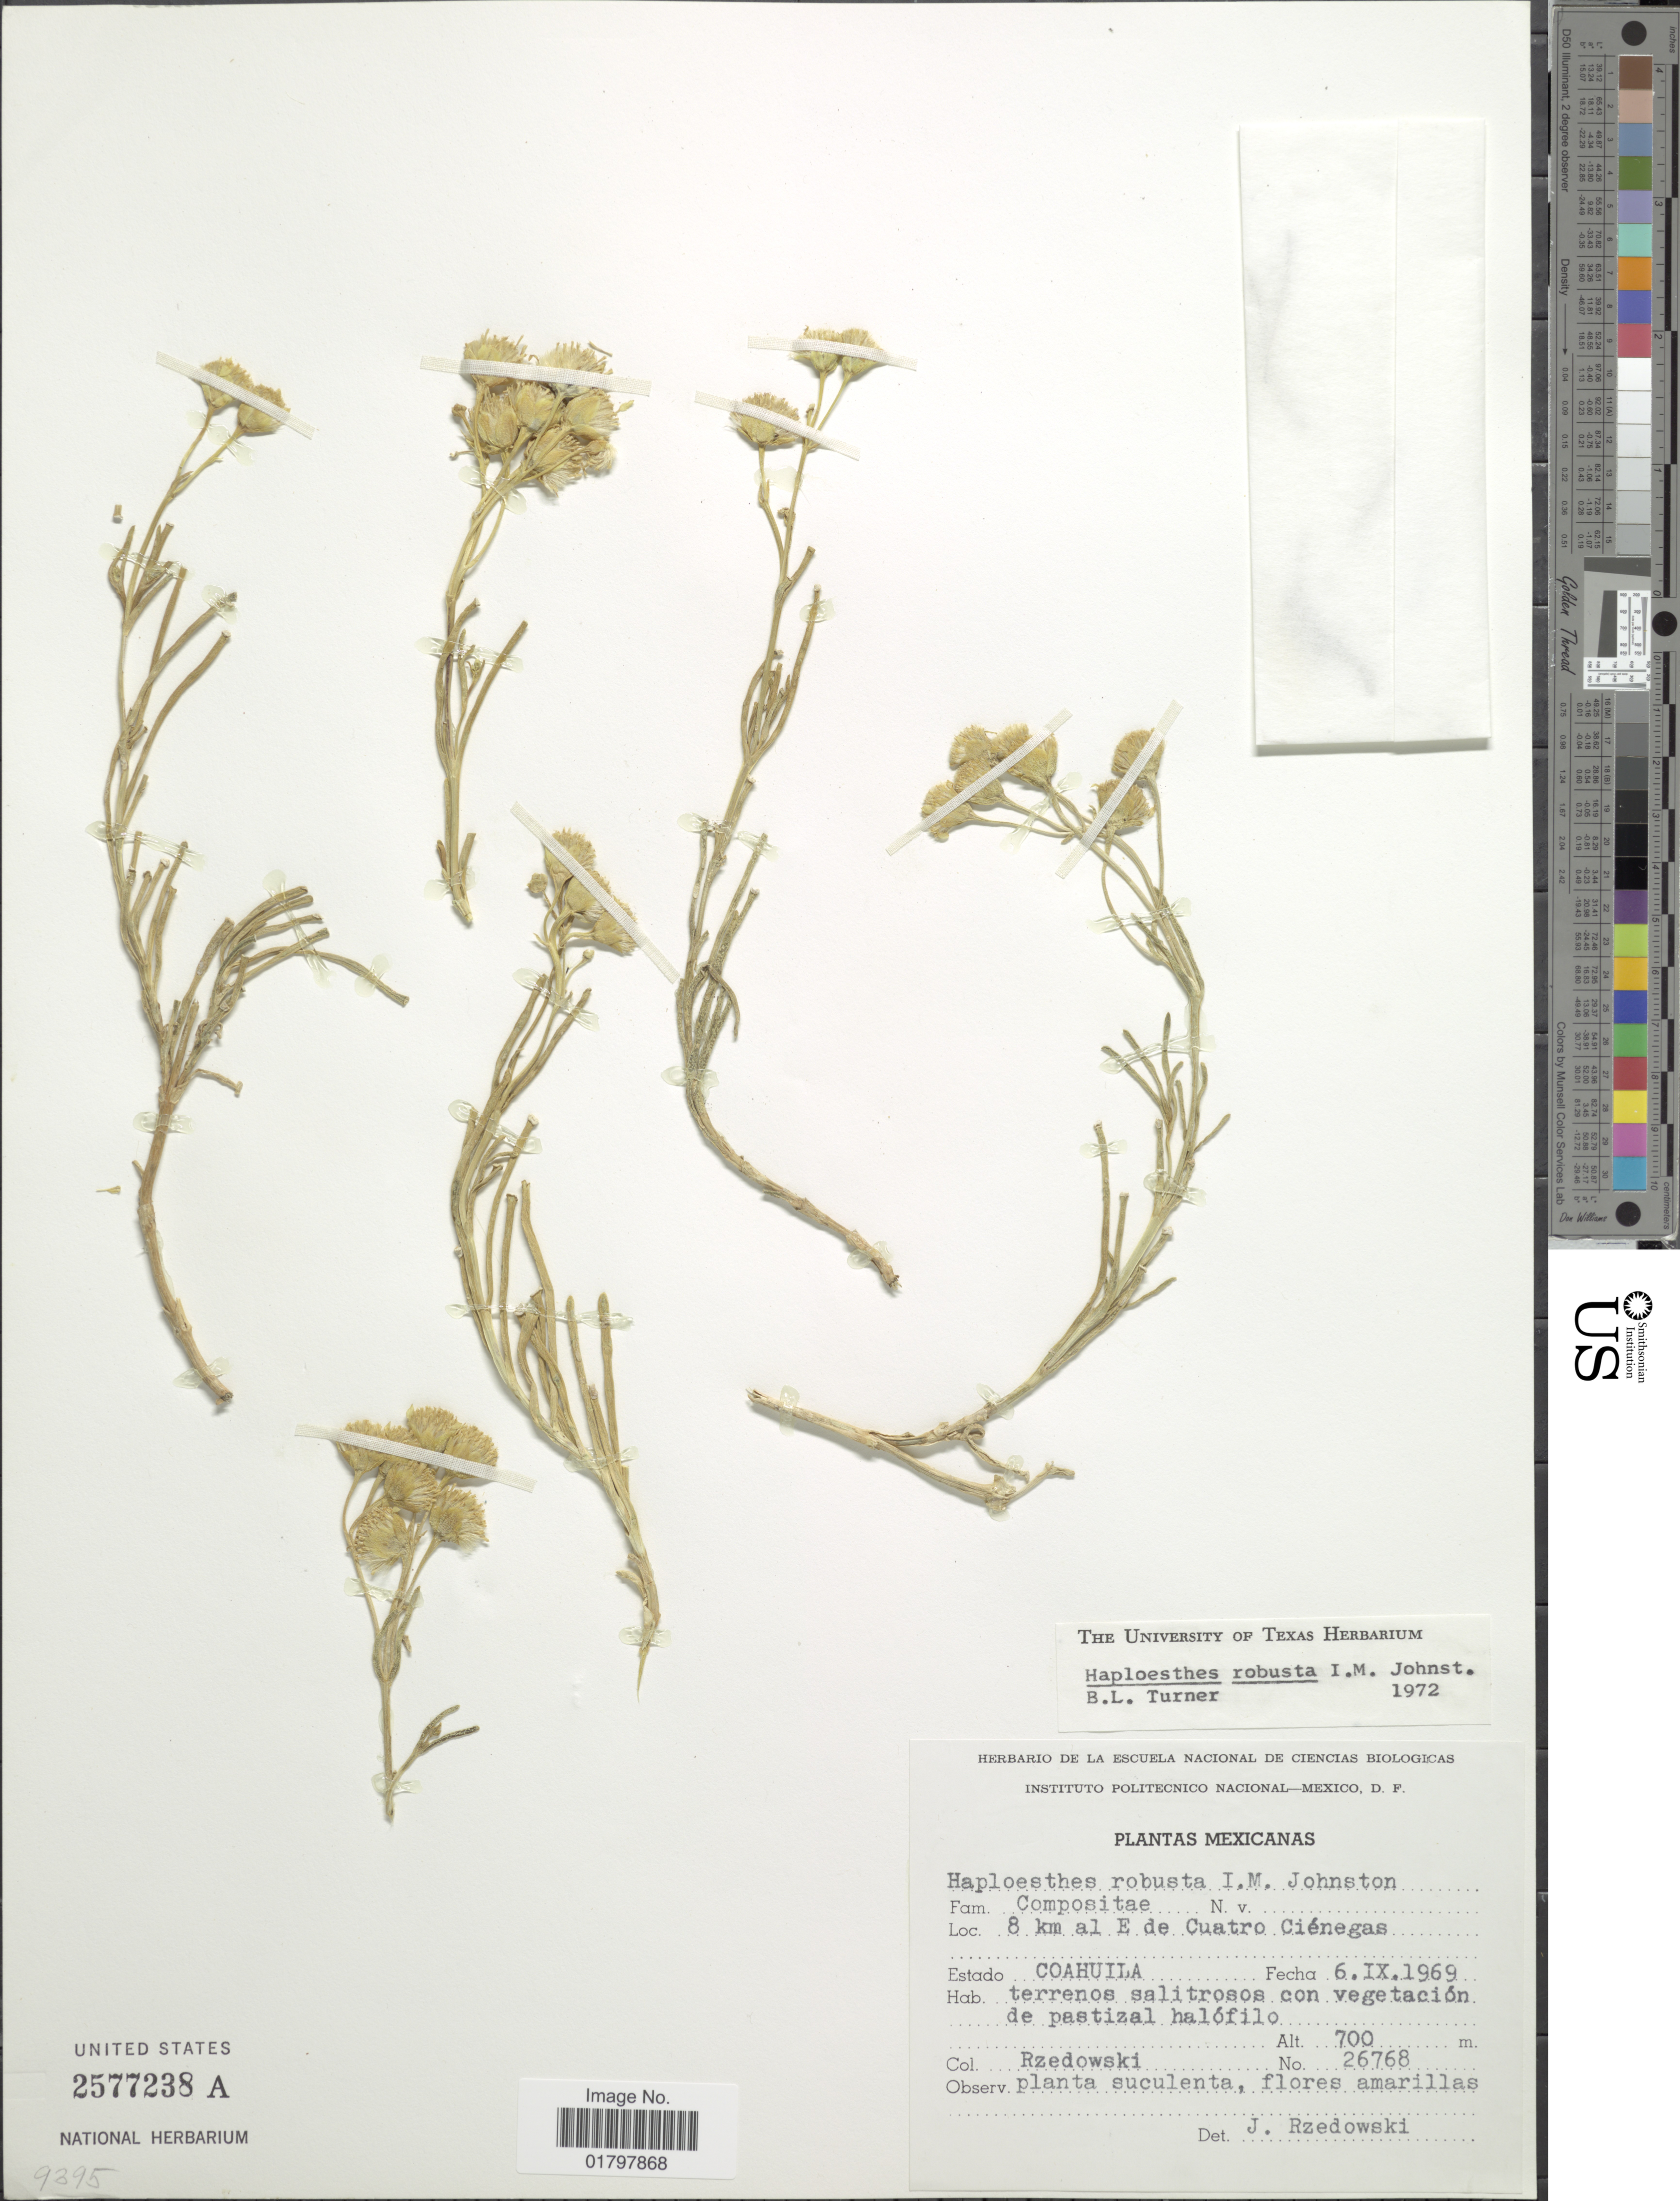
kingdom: Plantae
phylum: Tracheophyta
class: Magnoliopsida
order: Asterales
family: Asteraceae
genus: Haploesthes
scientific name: Haploesthes robusta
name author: I.M. Johnst.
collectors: Rzedowski, --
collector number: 26768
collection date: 1969-09-06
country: Mexico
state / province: Coahuila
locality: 8 km al E de Cuatro Ciénegas. Estado Coahuila.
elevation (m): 700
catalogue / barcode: US 2577238A